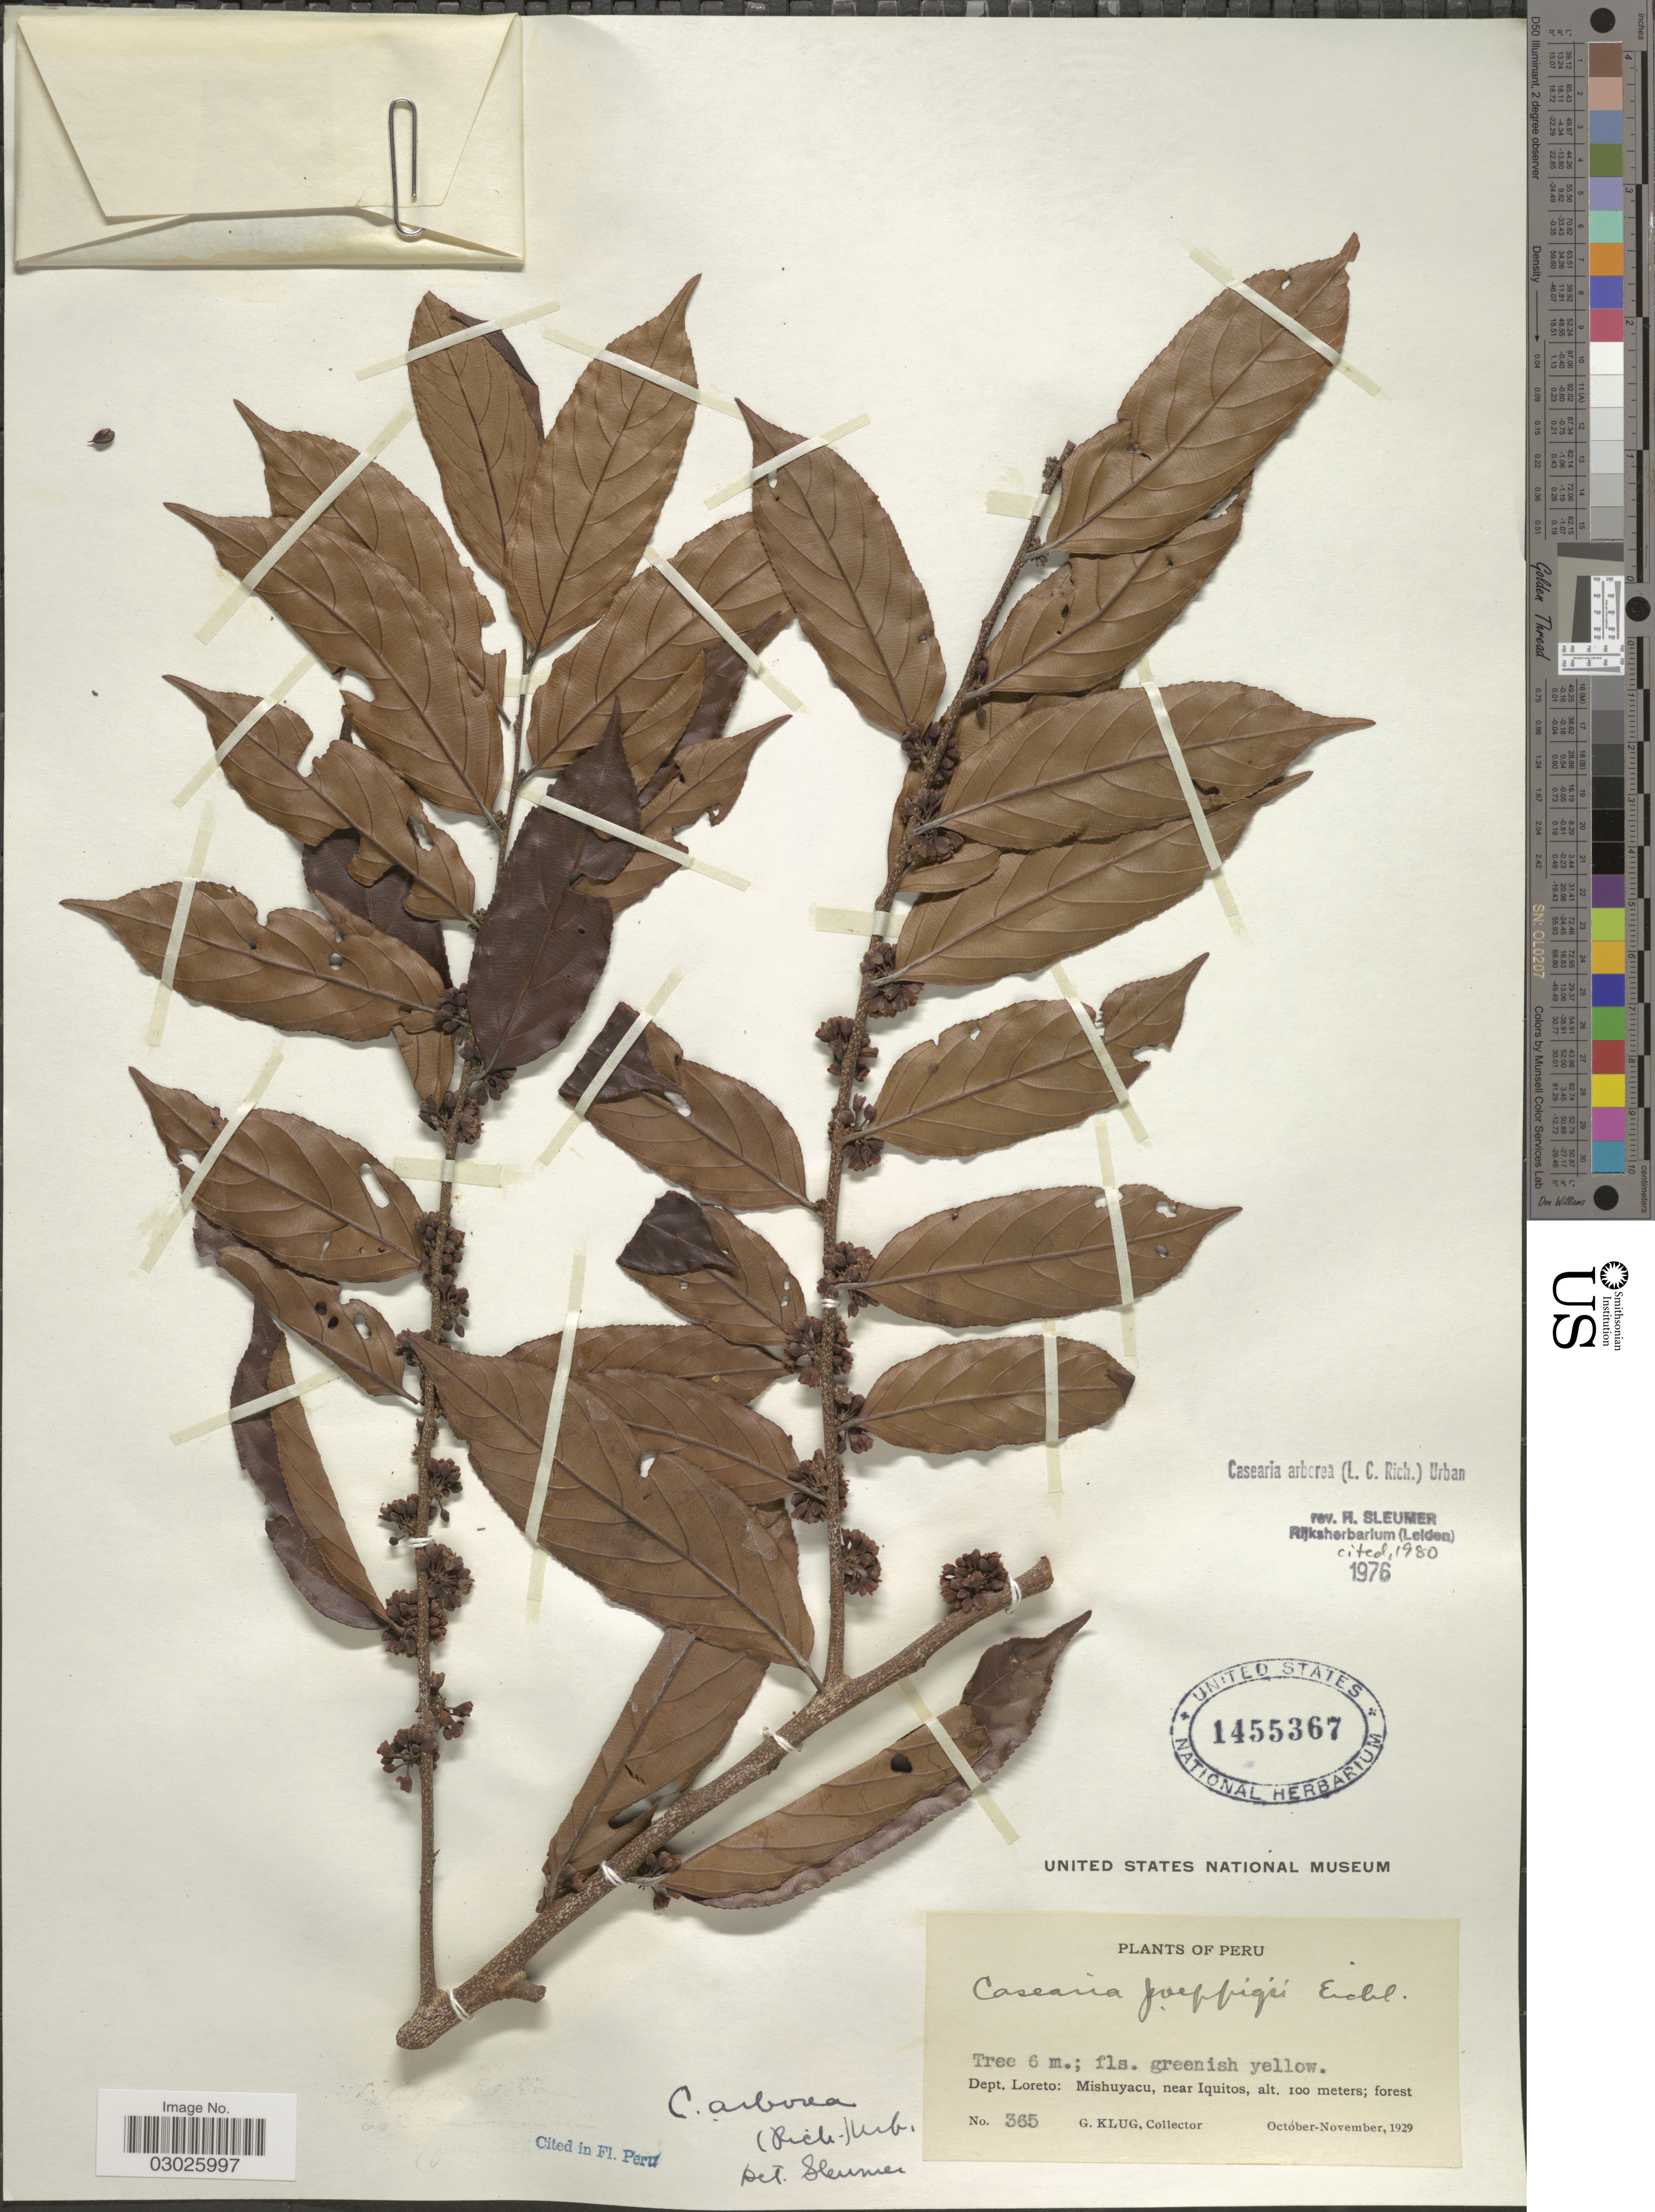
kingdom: Plantae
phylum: Tracheophyta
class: Magnoliopsida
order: Malpighiales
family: Salicaceae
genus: Casearia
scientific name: Casearia arborea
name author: (Rich.) Urb.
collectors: G. Klug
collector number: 365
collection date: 1929-10/1929-11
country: Peru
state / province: Loreto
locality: Dept. Loreto: Mishuyacu, near Iquitos.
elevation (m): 100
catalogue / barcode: US 1455367